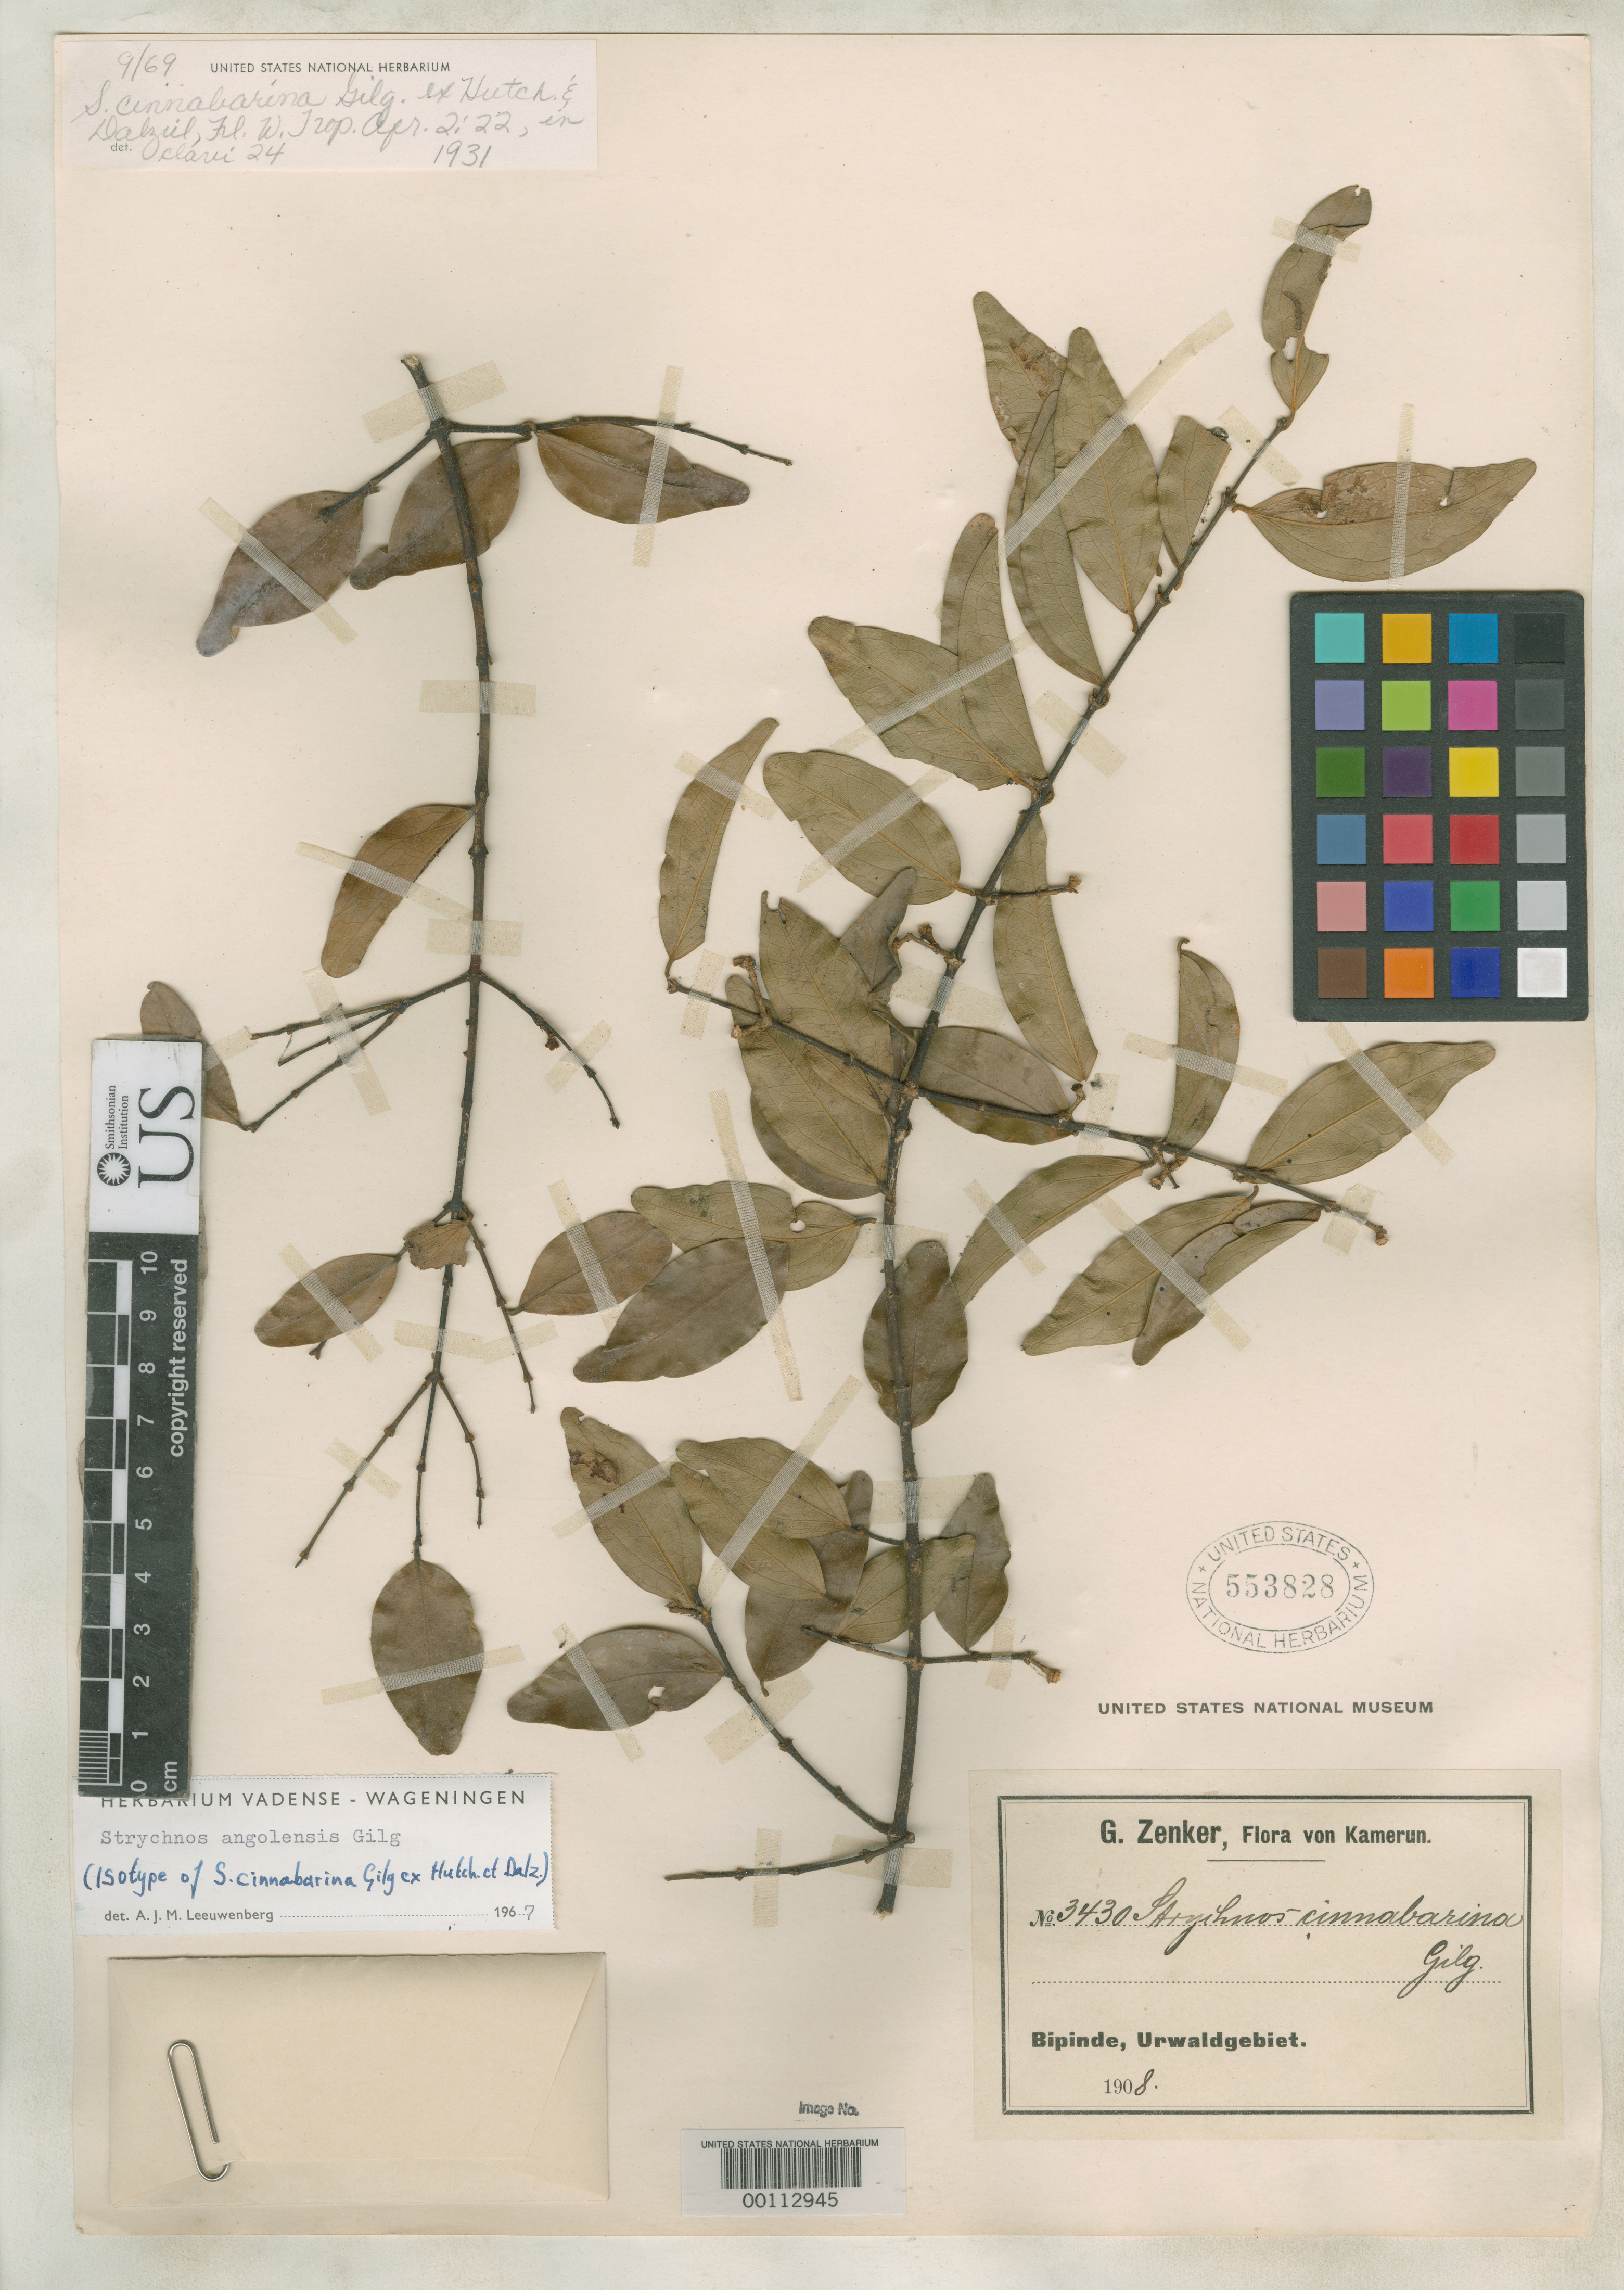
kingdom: Plantae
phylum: Tracheophyta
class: Magnoliopsida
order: Gentianales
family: Loganiaceae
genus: Strychnos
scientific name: Strychnos cinnabarina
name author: Gilg ex Hutch. & Dalziel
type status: Isotype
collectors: G. A. Zenker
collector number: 3430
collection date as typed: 1908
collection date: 1908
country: Cameroon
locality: Bipinde.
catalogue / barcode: US 553828